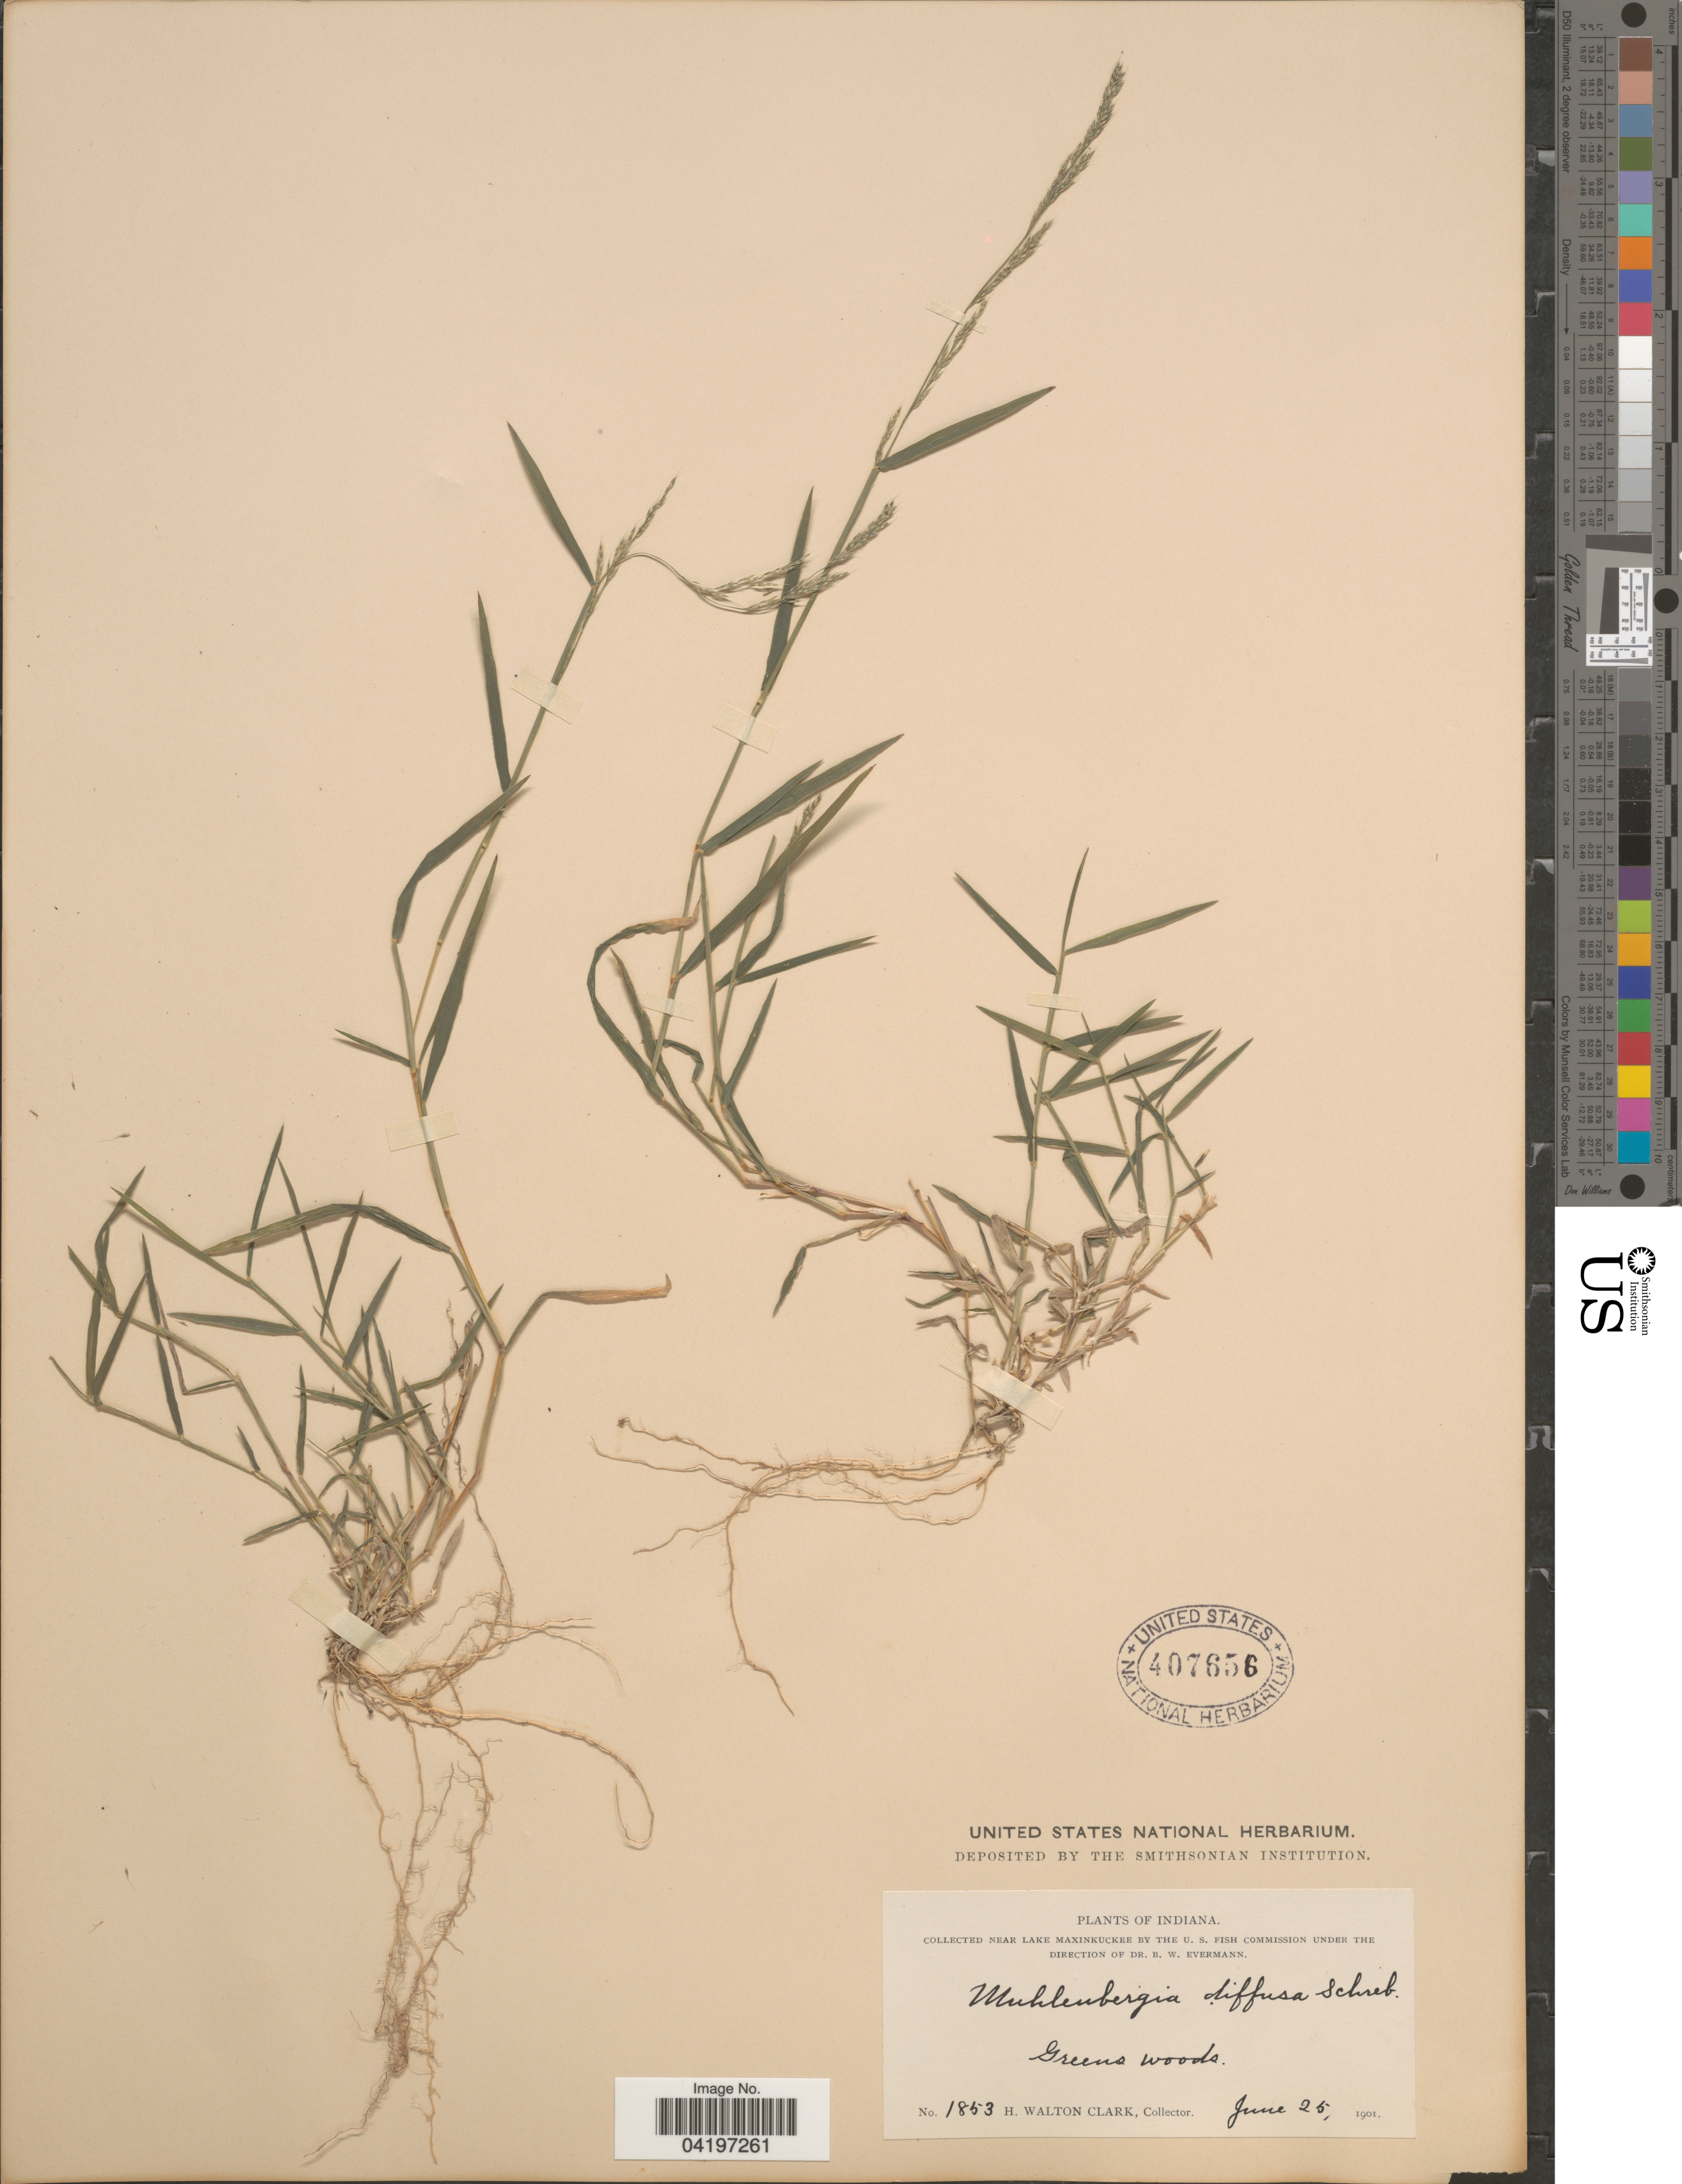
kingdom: Plantae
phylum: Tracheophyta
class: Liliopsida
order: Poales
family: Poaceae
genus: Muhlenbergia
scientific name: Muhlenbergia schreberi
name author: J.F. Gmel.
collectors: H. W. Clark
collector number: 1853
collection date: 1901-06-25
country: United States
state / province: Indiana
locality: Near Lake Maxinkuckee. Greens woods.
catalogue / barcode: US 407656